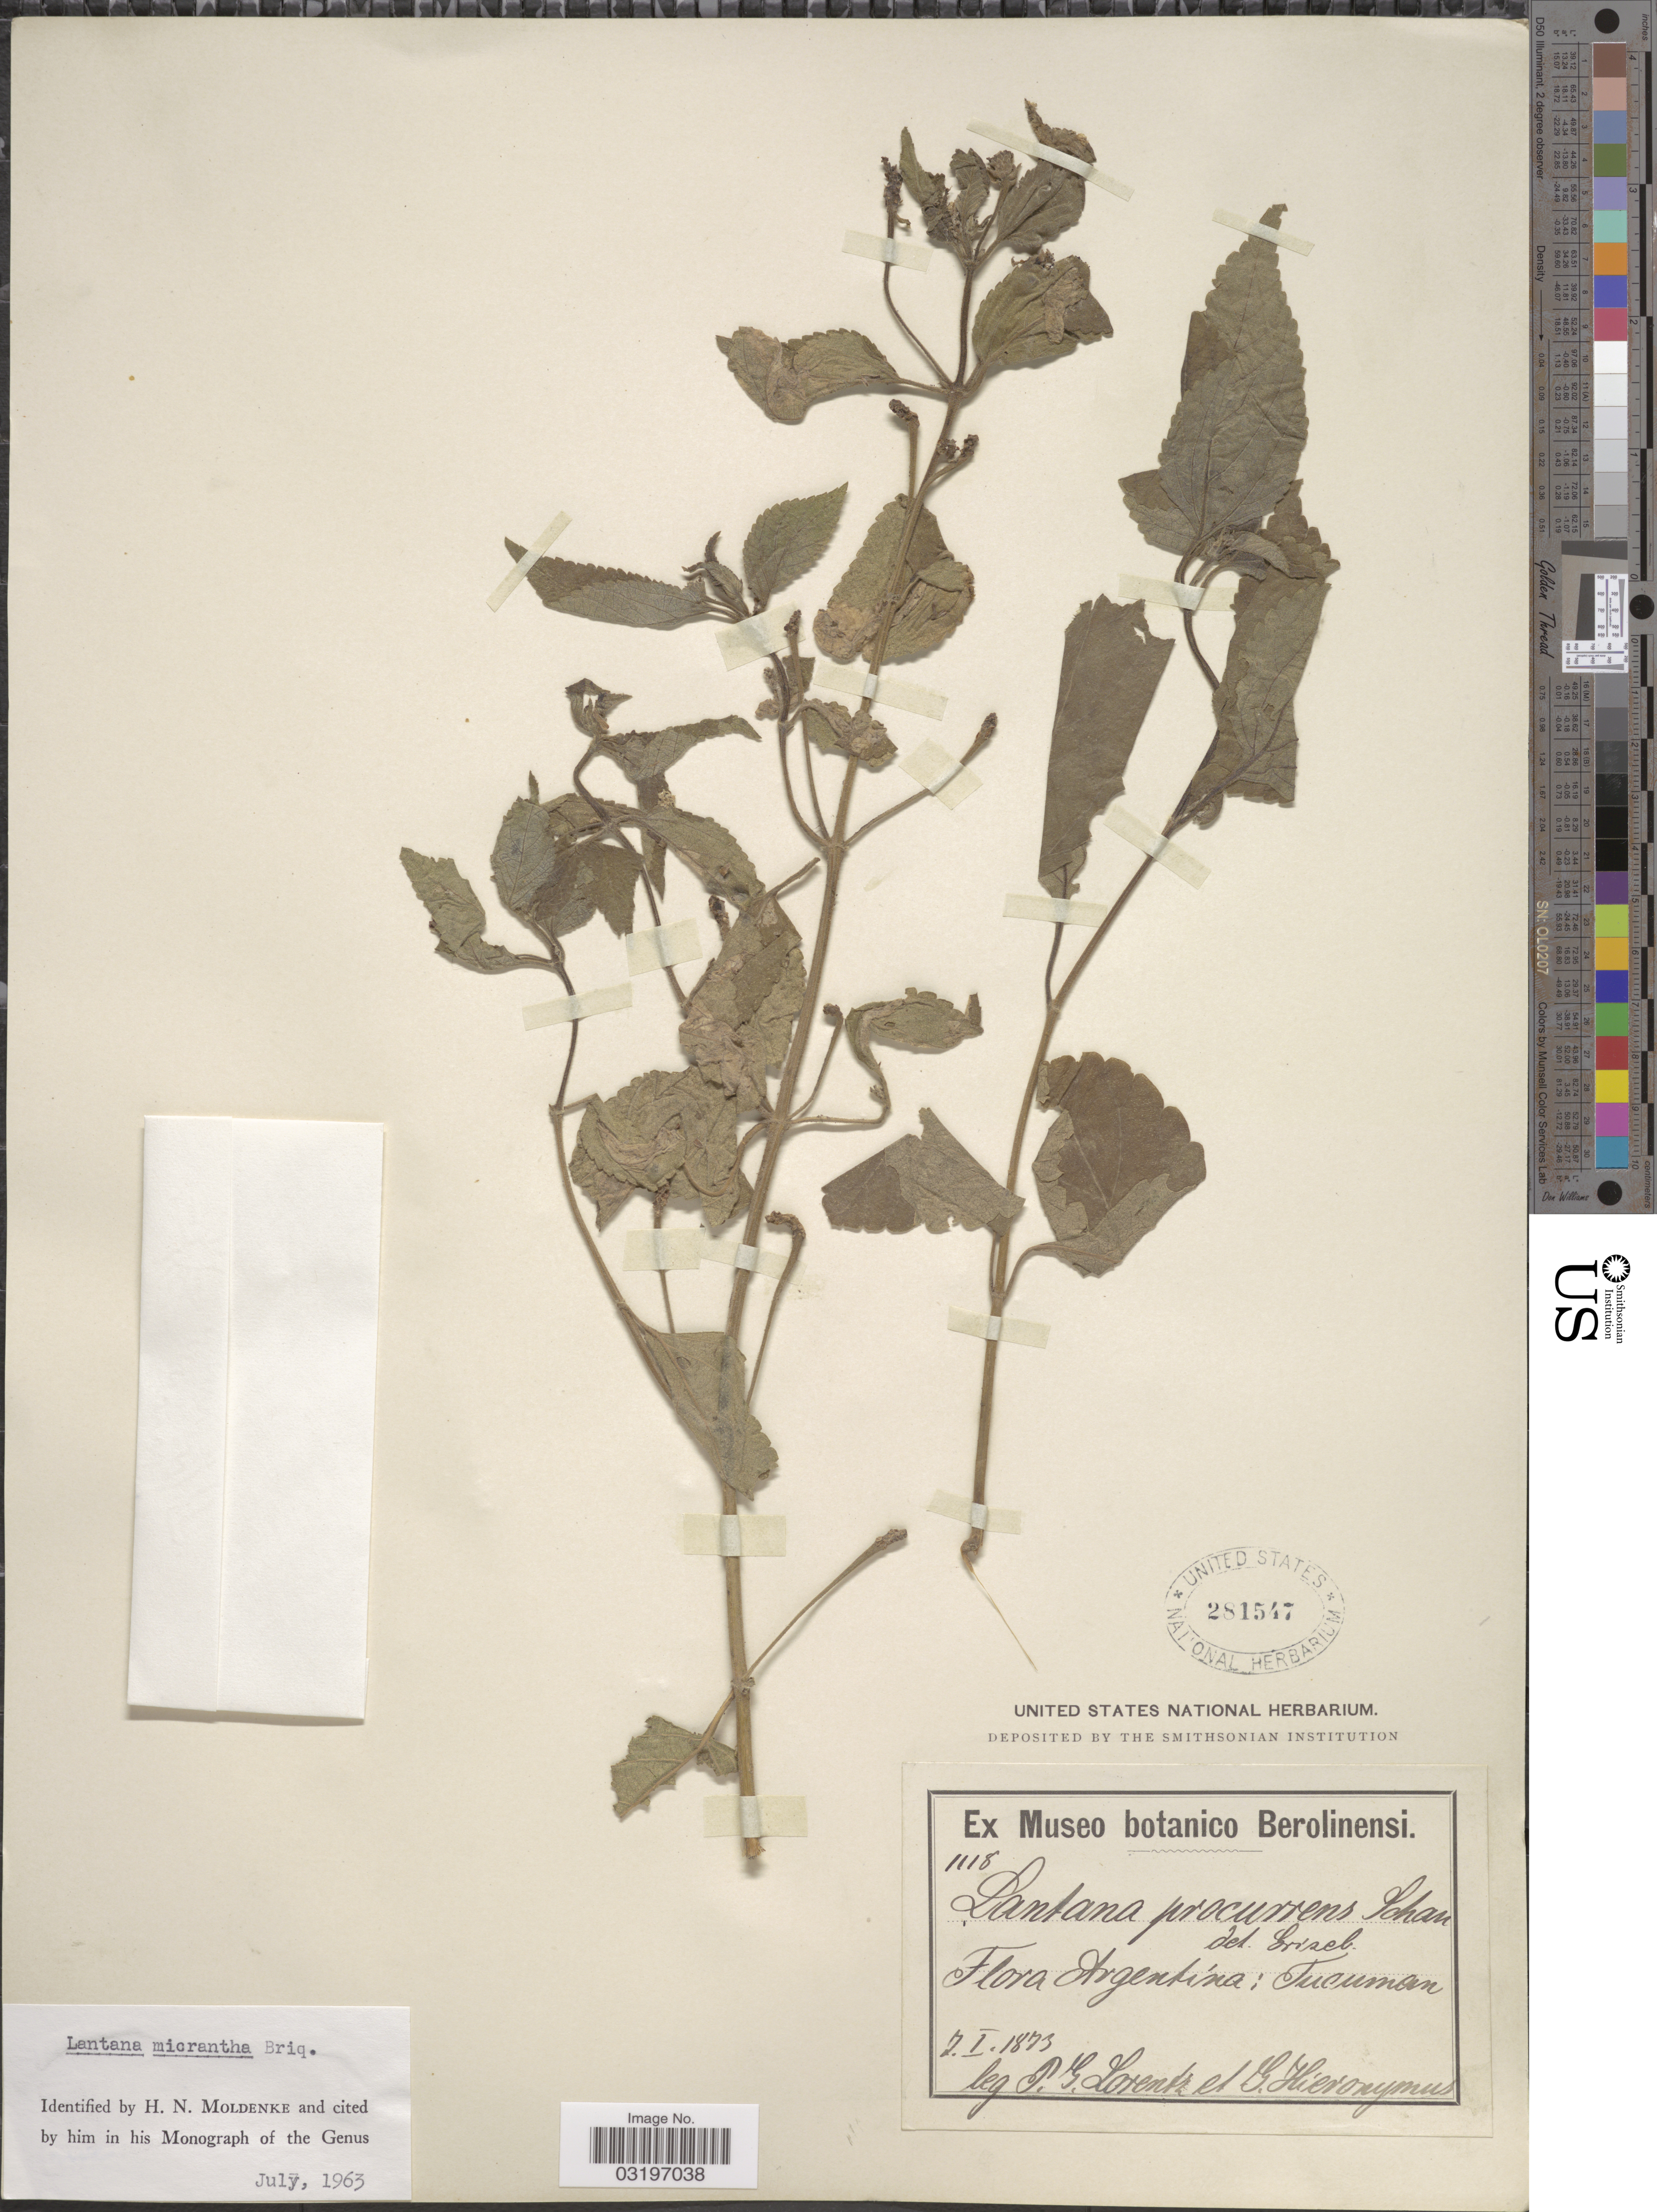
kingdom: Plantae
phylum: Tracheophyta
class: Magnoliopsida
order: Lamiales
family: Verbenaceae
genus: Lantana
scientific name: Lantana micrantha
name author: Briq.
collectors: P. G. Lorentz & G. H. Hieronymus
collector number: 1118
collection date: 1873-01-07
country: Argentina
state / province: Tucuman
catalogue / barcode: US 281547